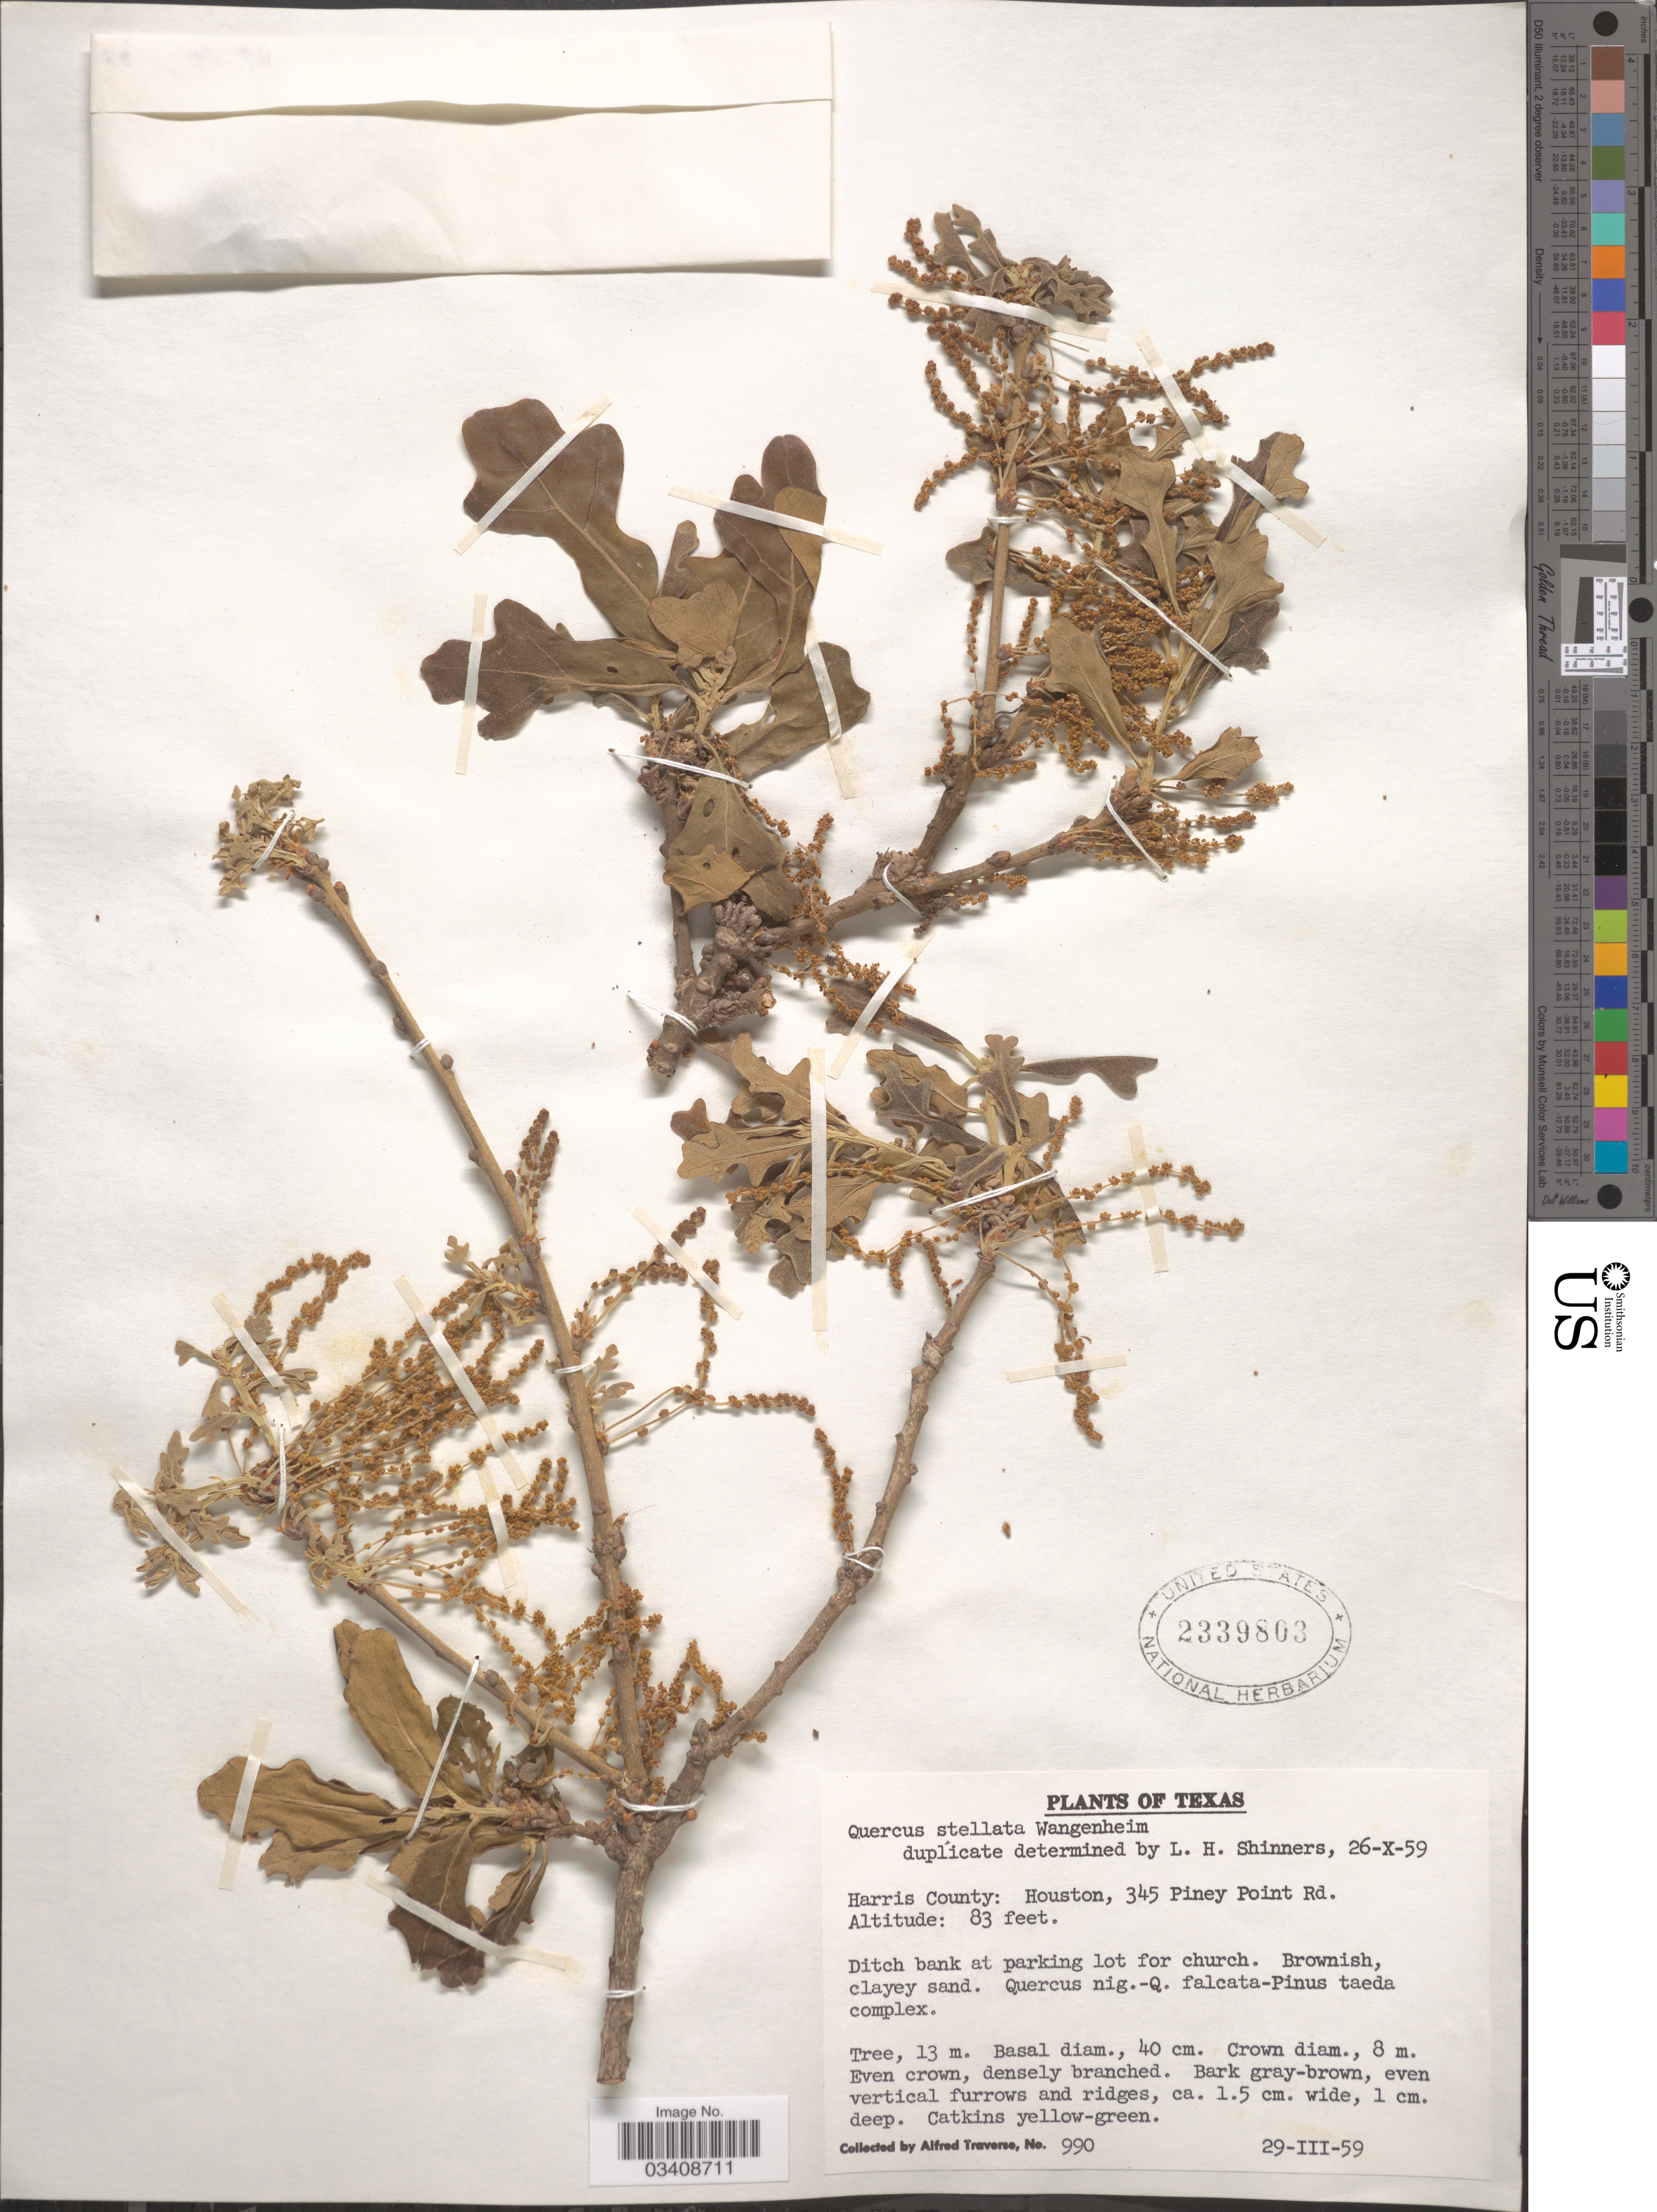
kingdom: Plantae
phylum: Tracheophyta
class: Magnoliopsida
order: Fagales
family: Fagaceae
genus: Quercus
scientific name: Quercus stellata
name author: Wangenh.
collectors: A. Traverse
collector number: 990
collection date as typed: Transcribed d/m/y: 29/3/59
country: United States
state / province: Texas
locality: Harris County: Houston, 345 Piney Point Rd.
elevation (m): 25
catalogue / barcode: US 2339803